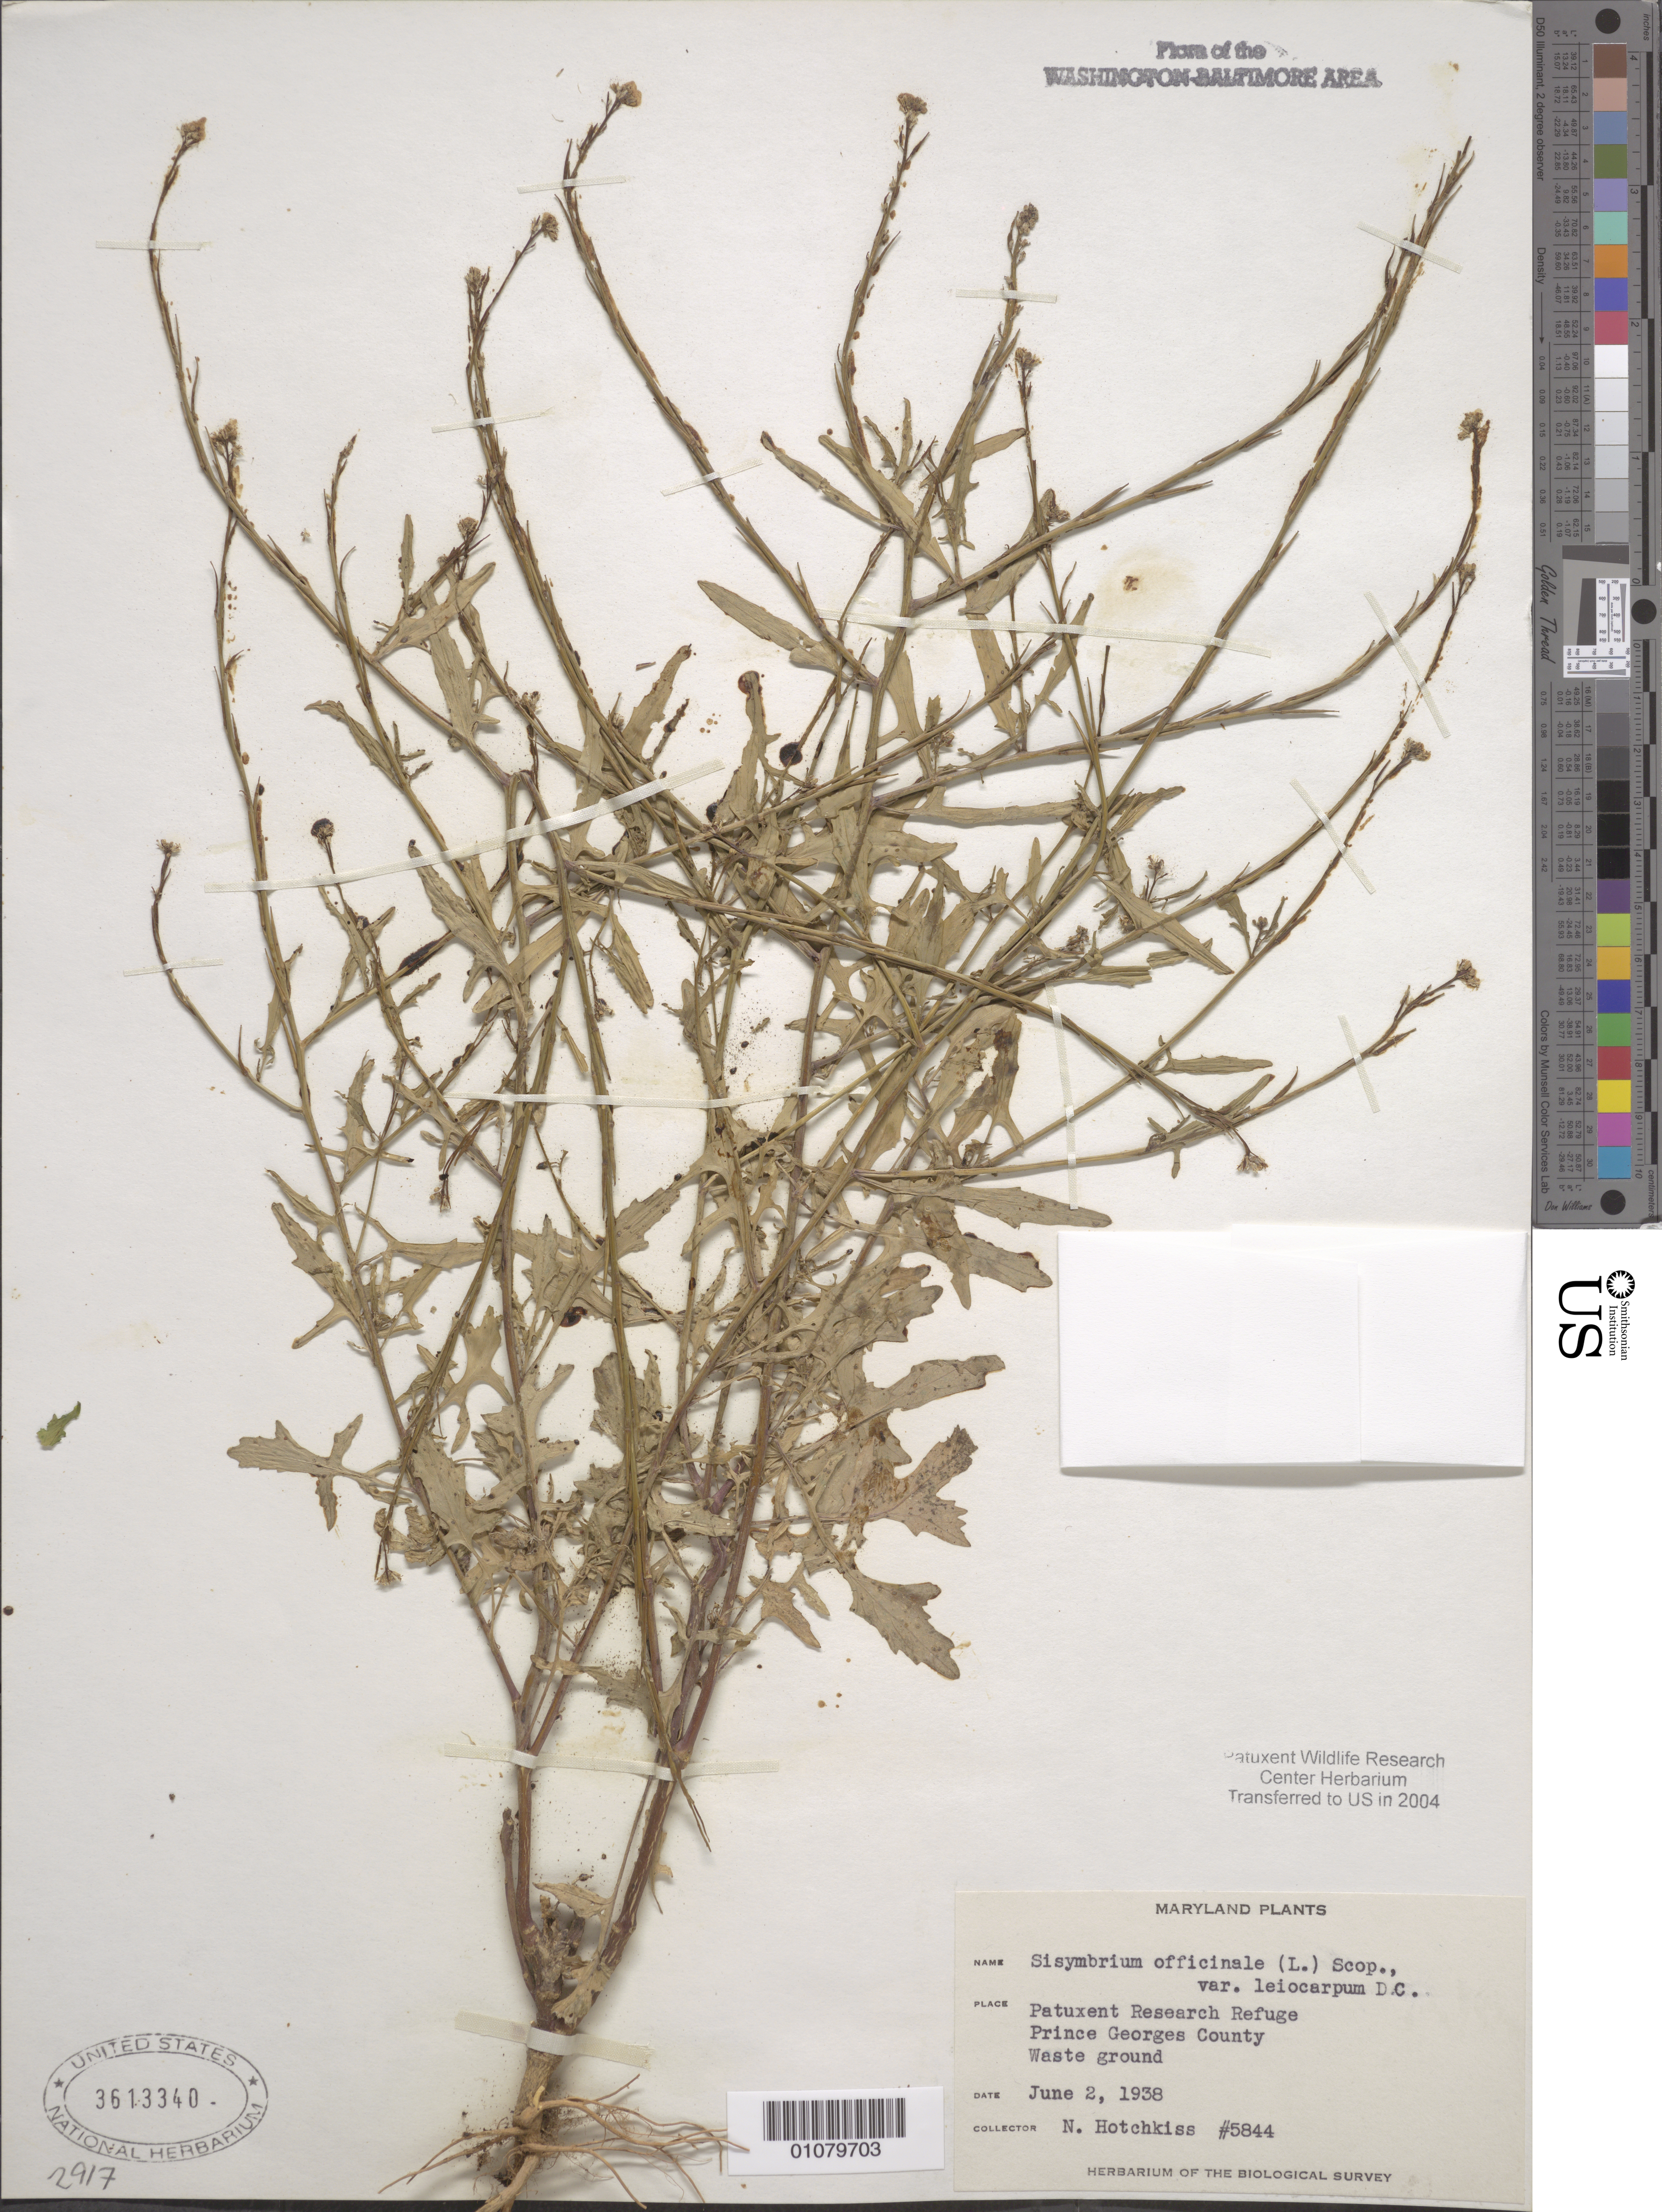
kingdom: Plantae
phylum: Tracheophyta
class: Magnoliopsida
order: Brassicales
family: Brassicaceae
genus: Sisymbrium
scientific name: Sisymbrium officinale var. leiocarpum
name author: DC.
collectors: N. Hotchkiss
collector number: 5844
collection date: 1938-06-02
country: United States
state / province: Maryland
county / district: Prince George's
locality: Patuxent Wildlife Refuge.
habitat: Waste ground.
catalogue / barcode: US 3613340